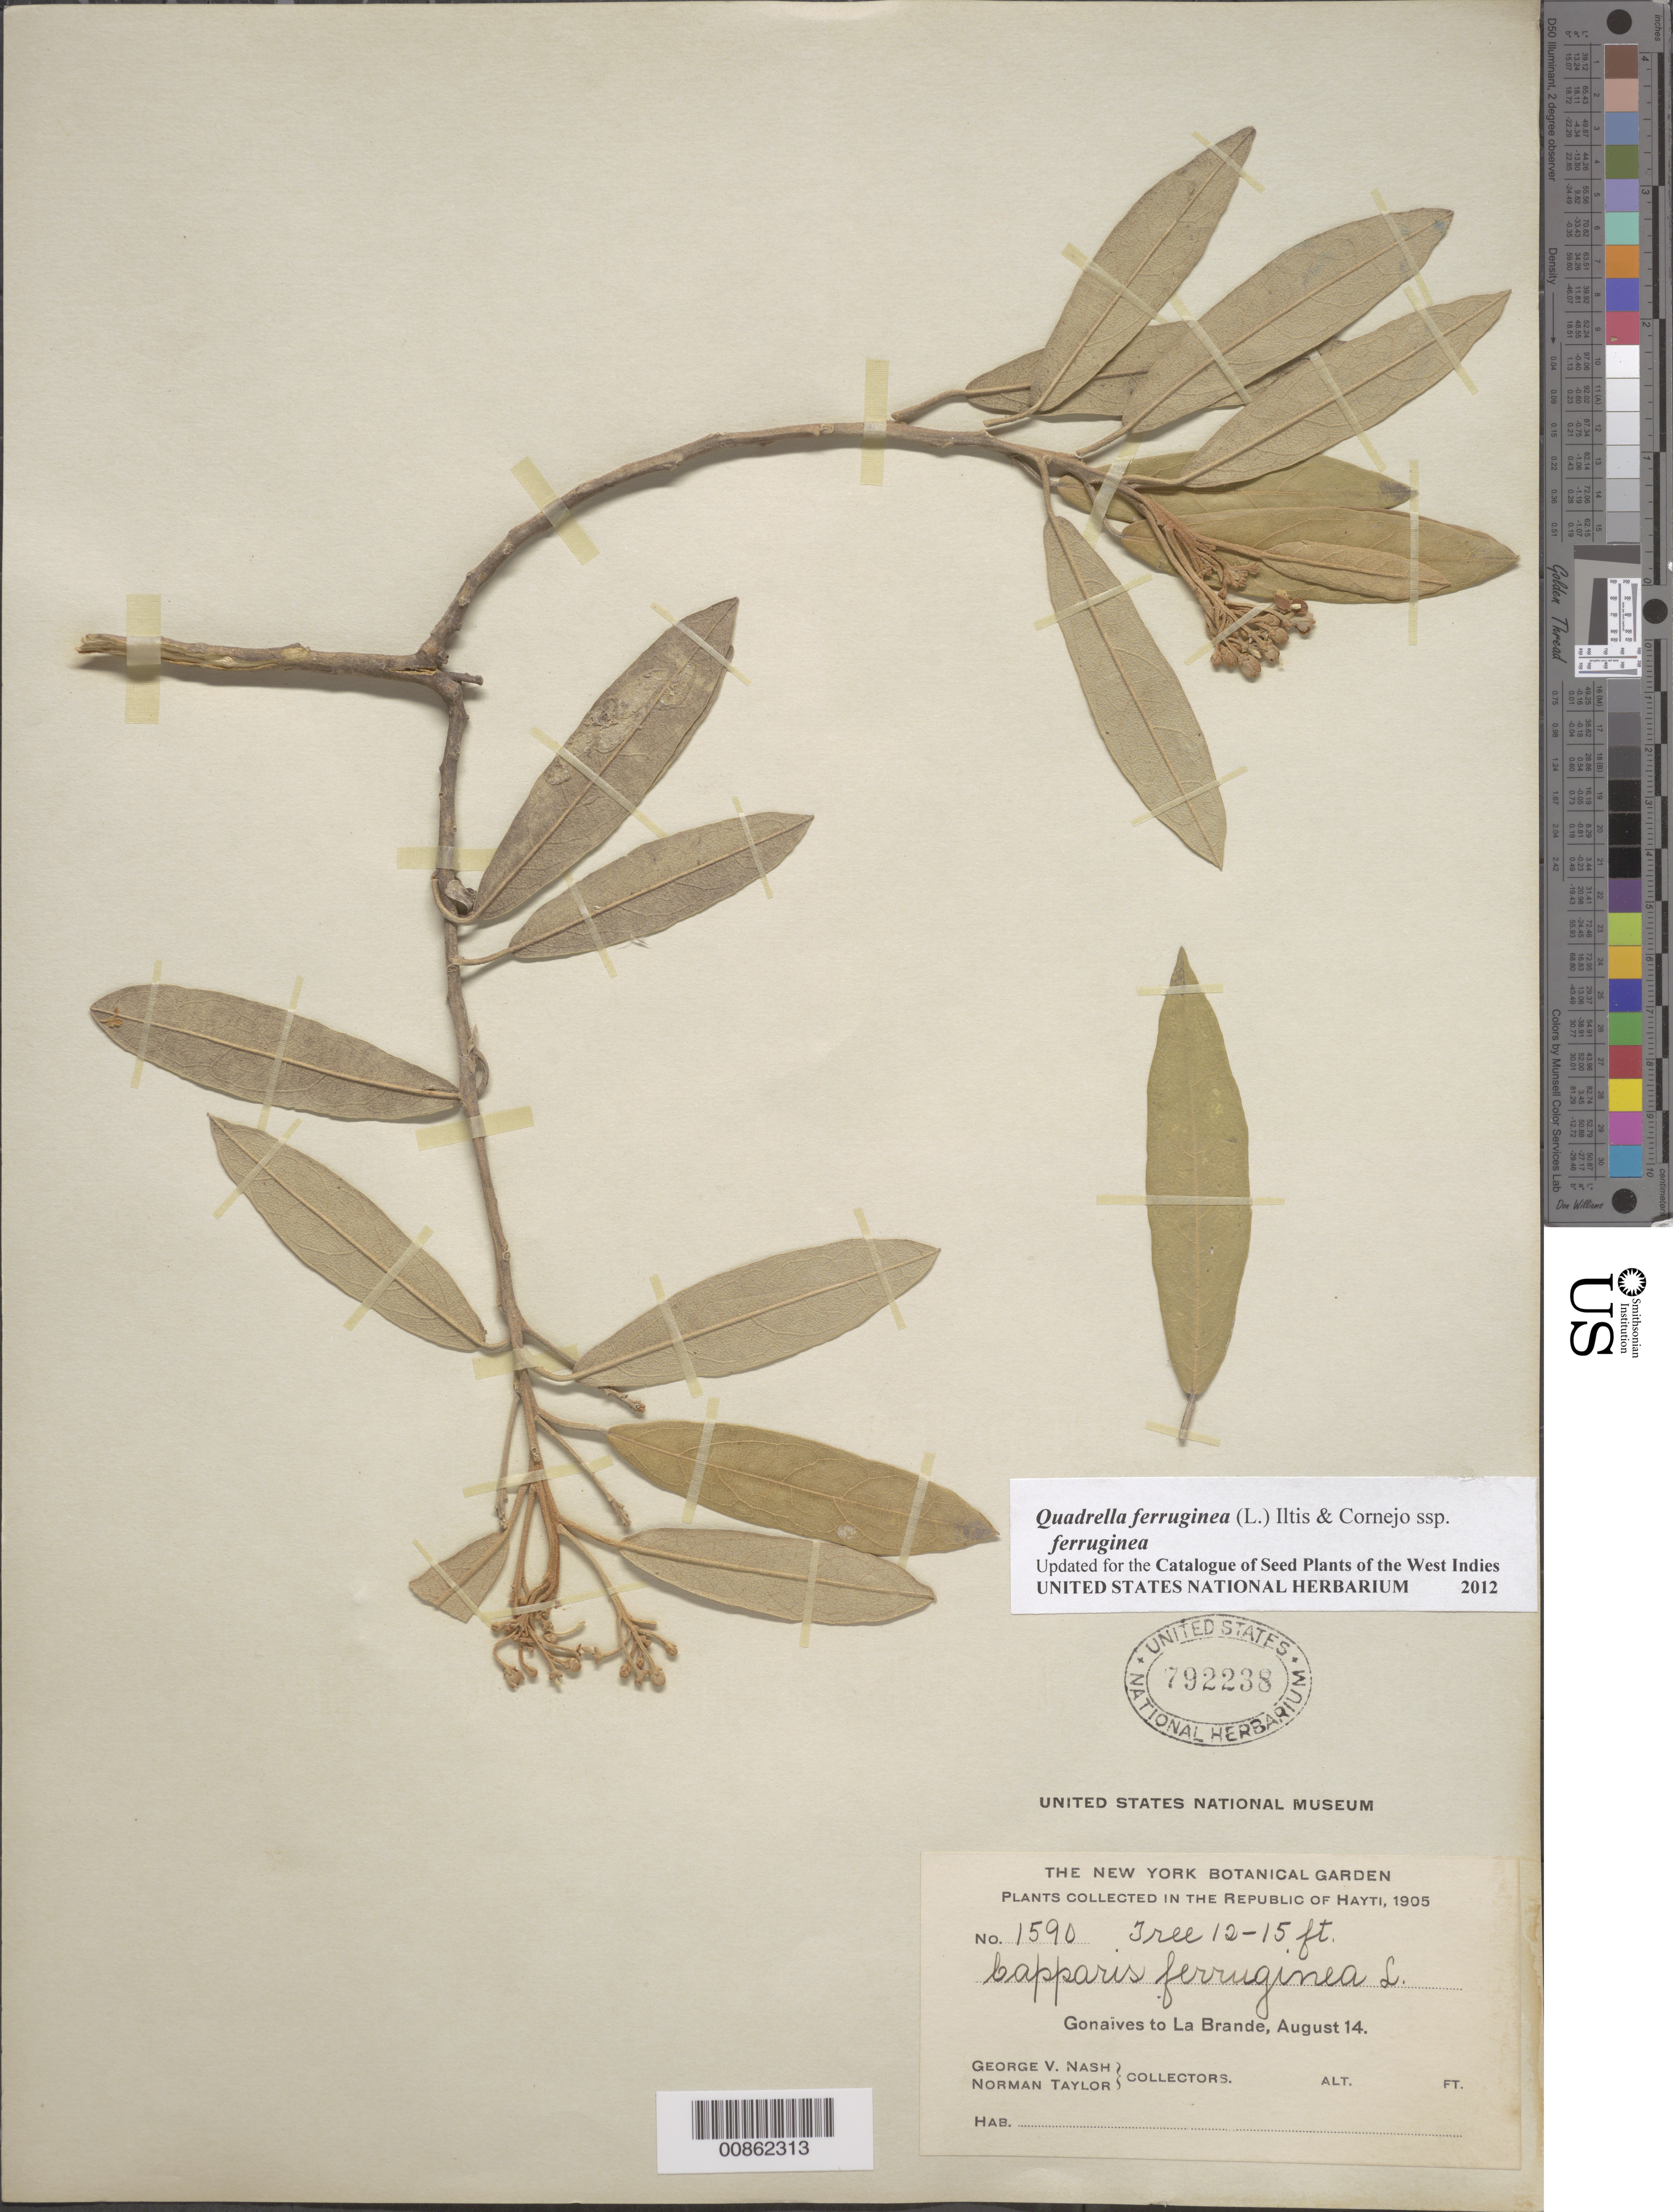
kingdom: Plantae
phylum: Tracheophyta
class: Magnoliopsida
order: Brassicales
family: Capparaceae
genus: Quadrella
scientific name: Quadrella ferruginea subsp. ferruginea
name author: (L.) Cornejo & Iltis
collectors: G. V. Nash & N. Taylor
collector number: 1590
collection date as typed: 14 Aug 1905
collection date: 1905-08-14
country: Haiti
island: Hispaniola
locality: Gonaïves to La Brande.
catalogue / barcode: US 792238